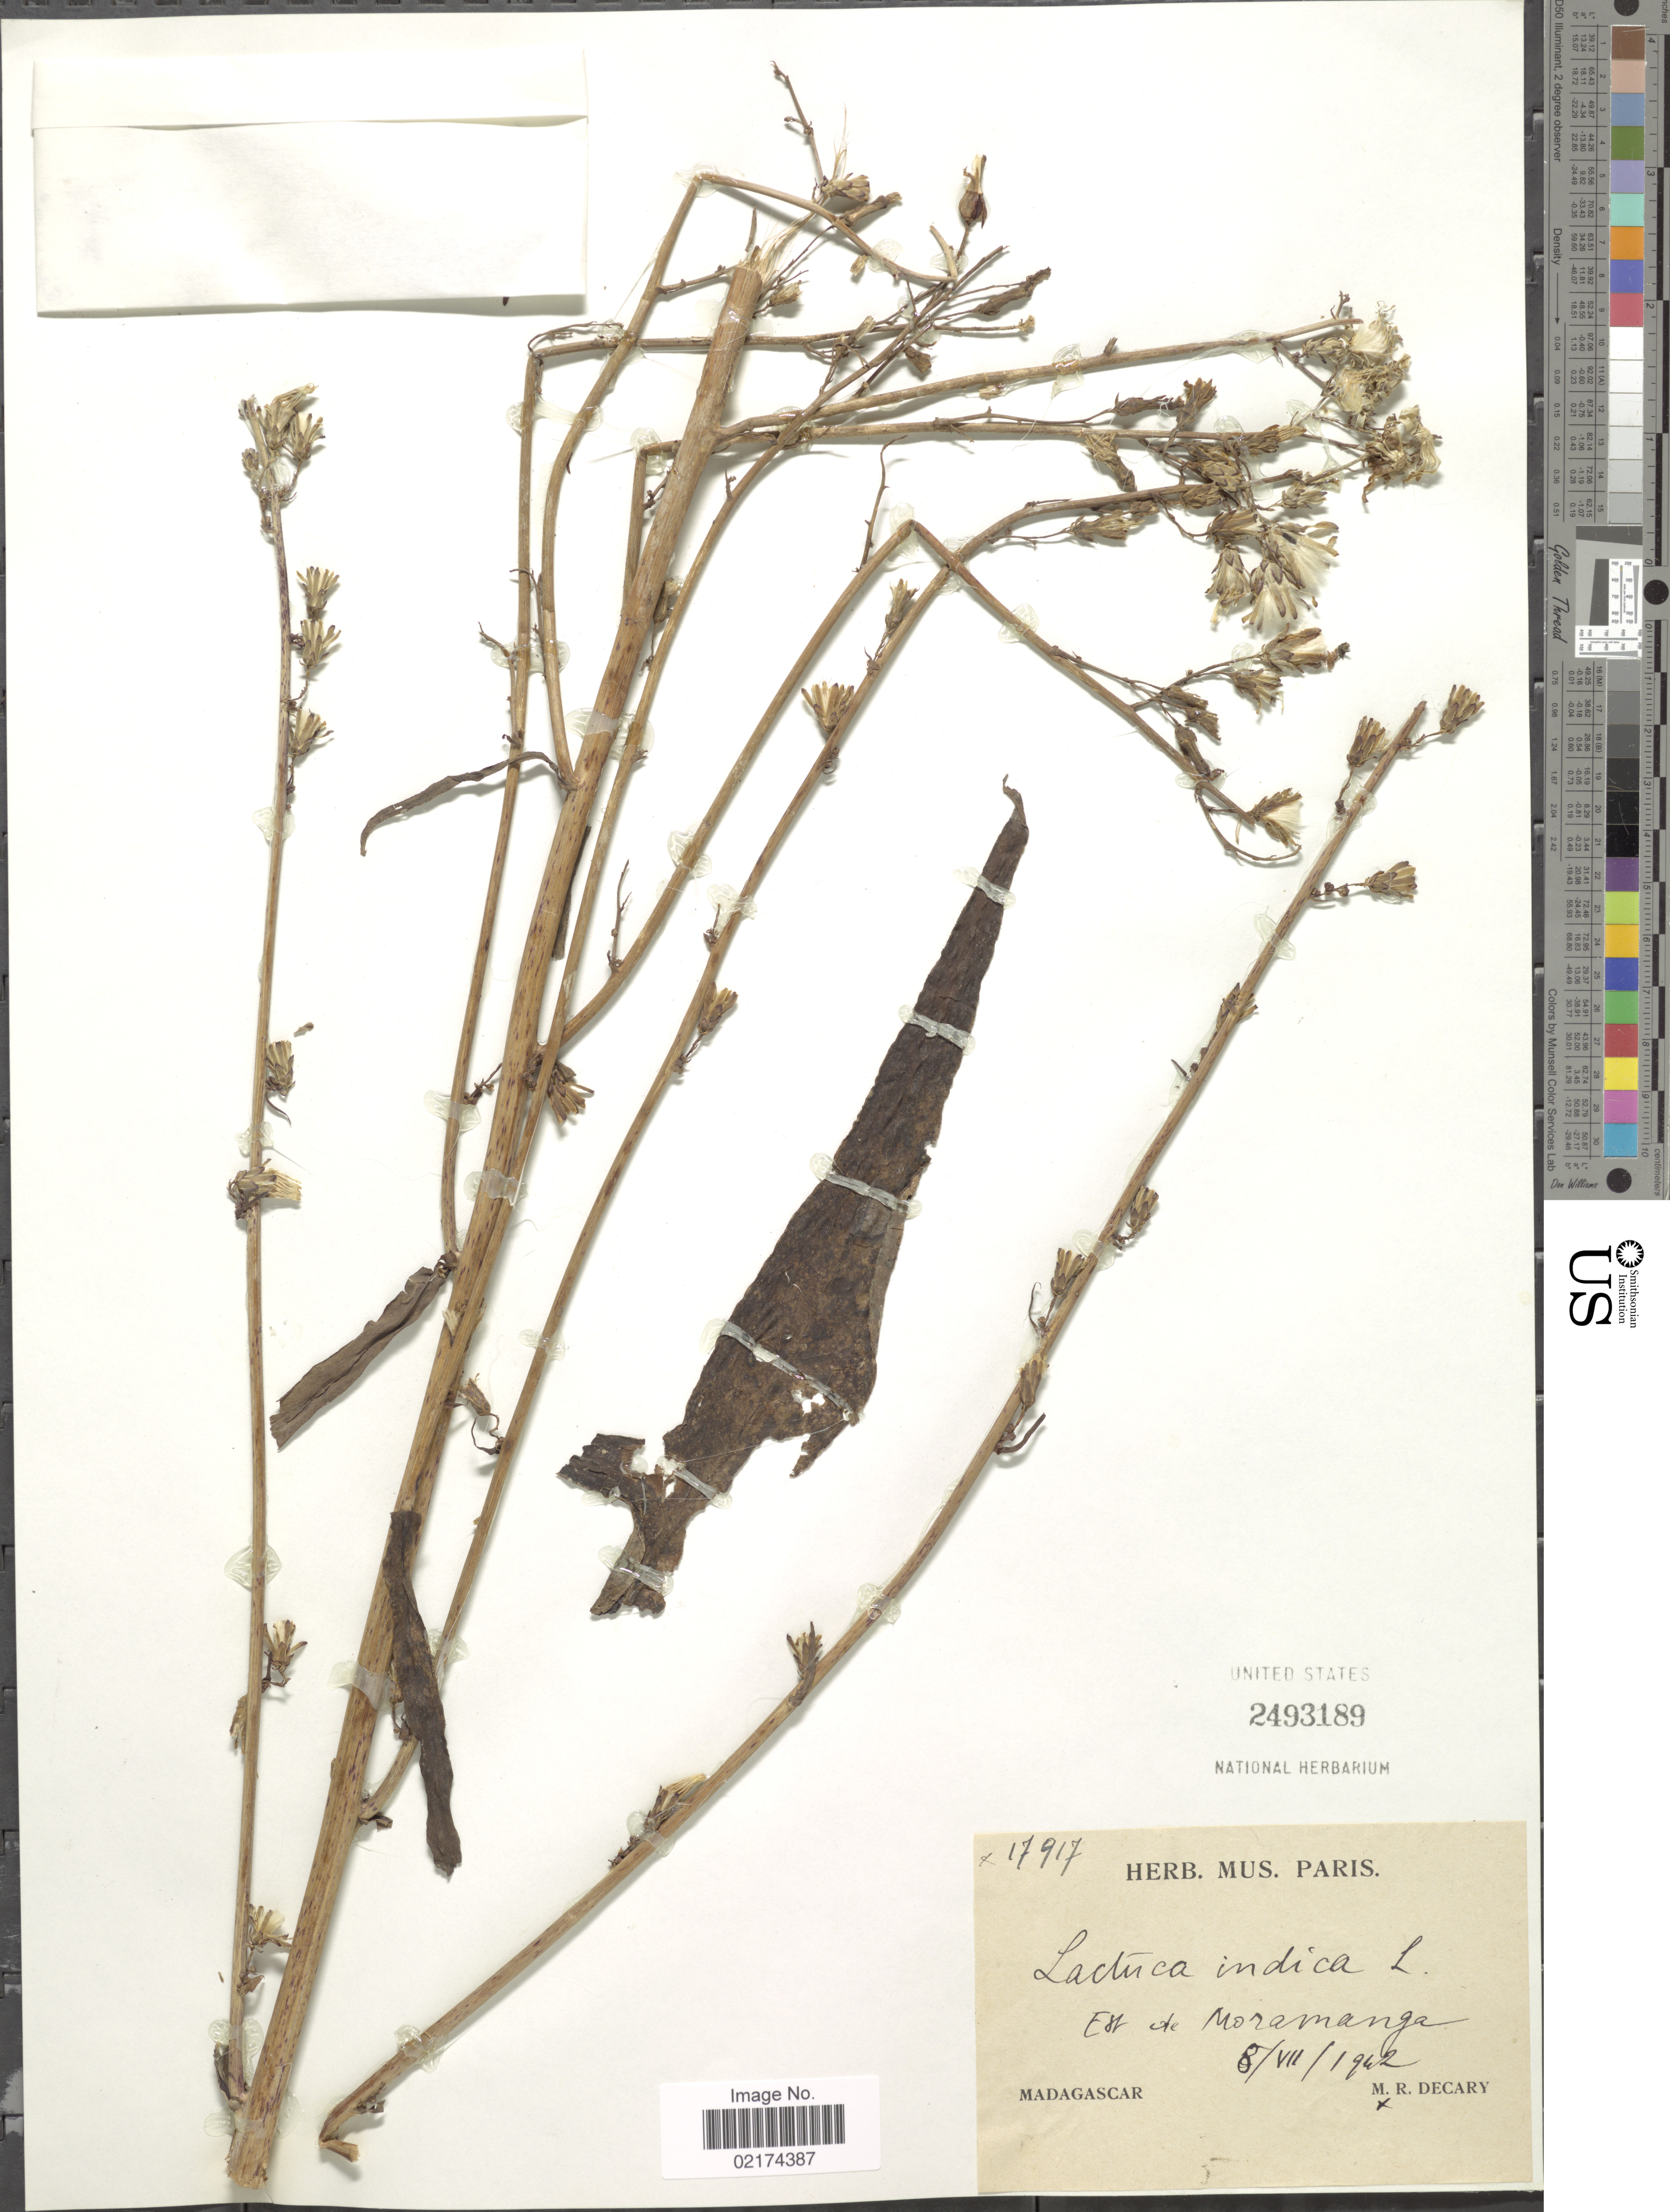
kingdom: Plantae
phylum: Tracheophyta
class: Magnoliopsida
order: Asterales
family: Asteraceae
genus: Lactuca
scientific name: Lactuca indica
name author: L.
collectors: R. Decary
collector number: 17917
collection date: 1942-07-08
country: Madagascar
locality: Est de Moramanga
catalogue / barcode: US 2493189